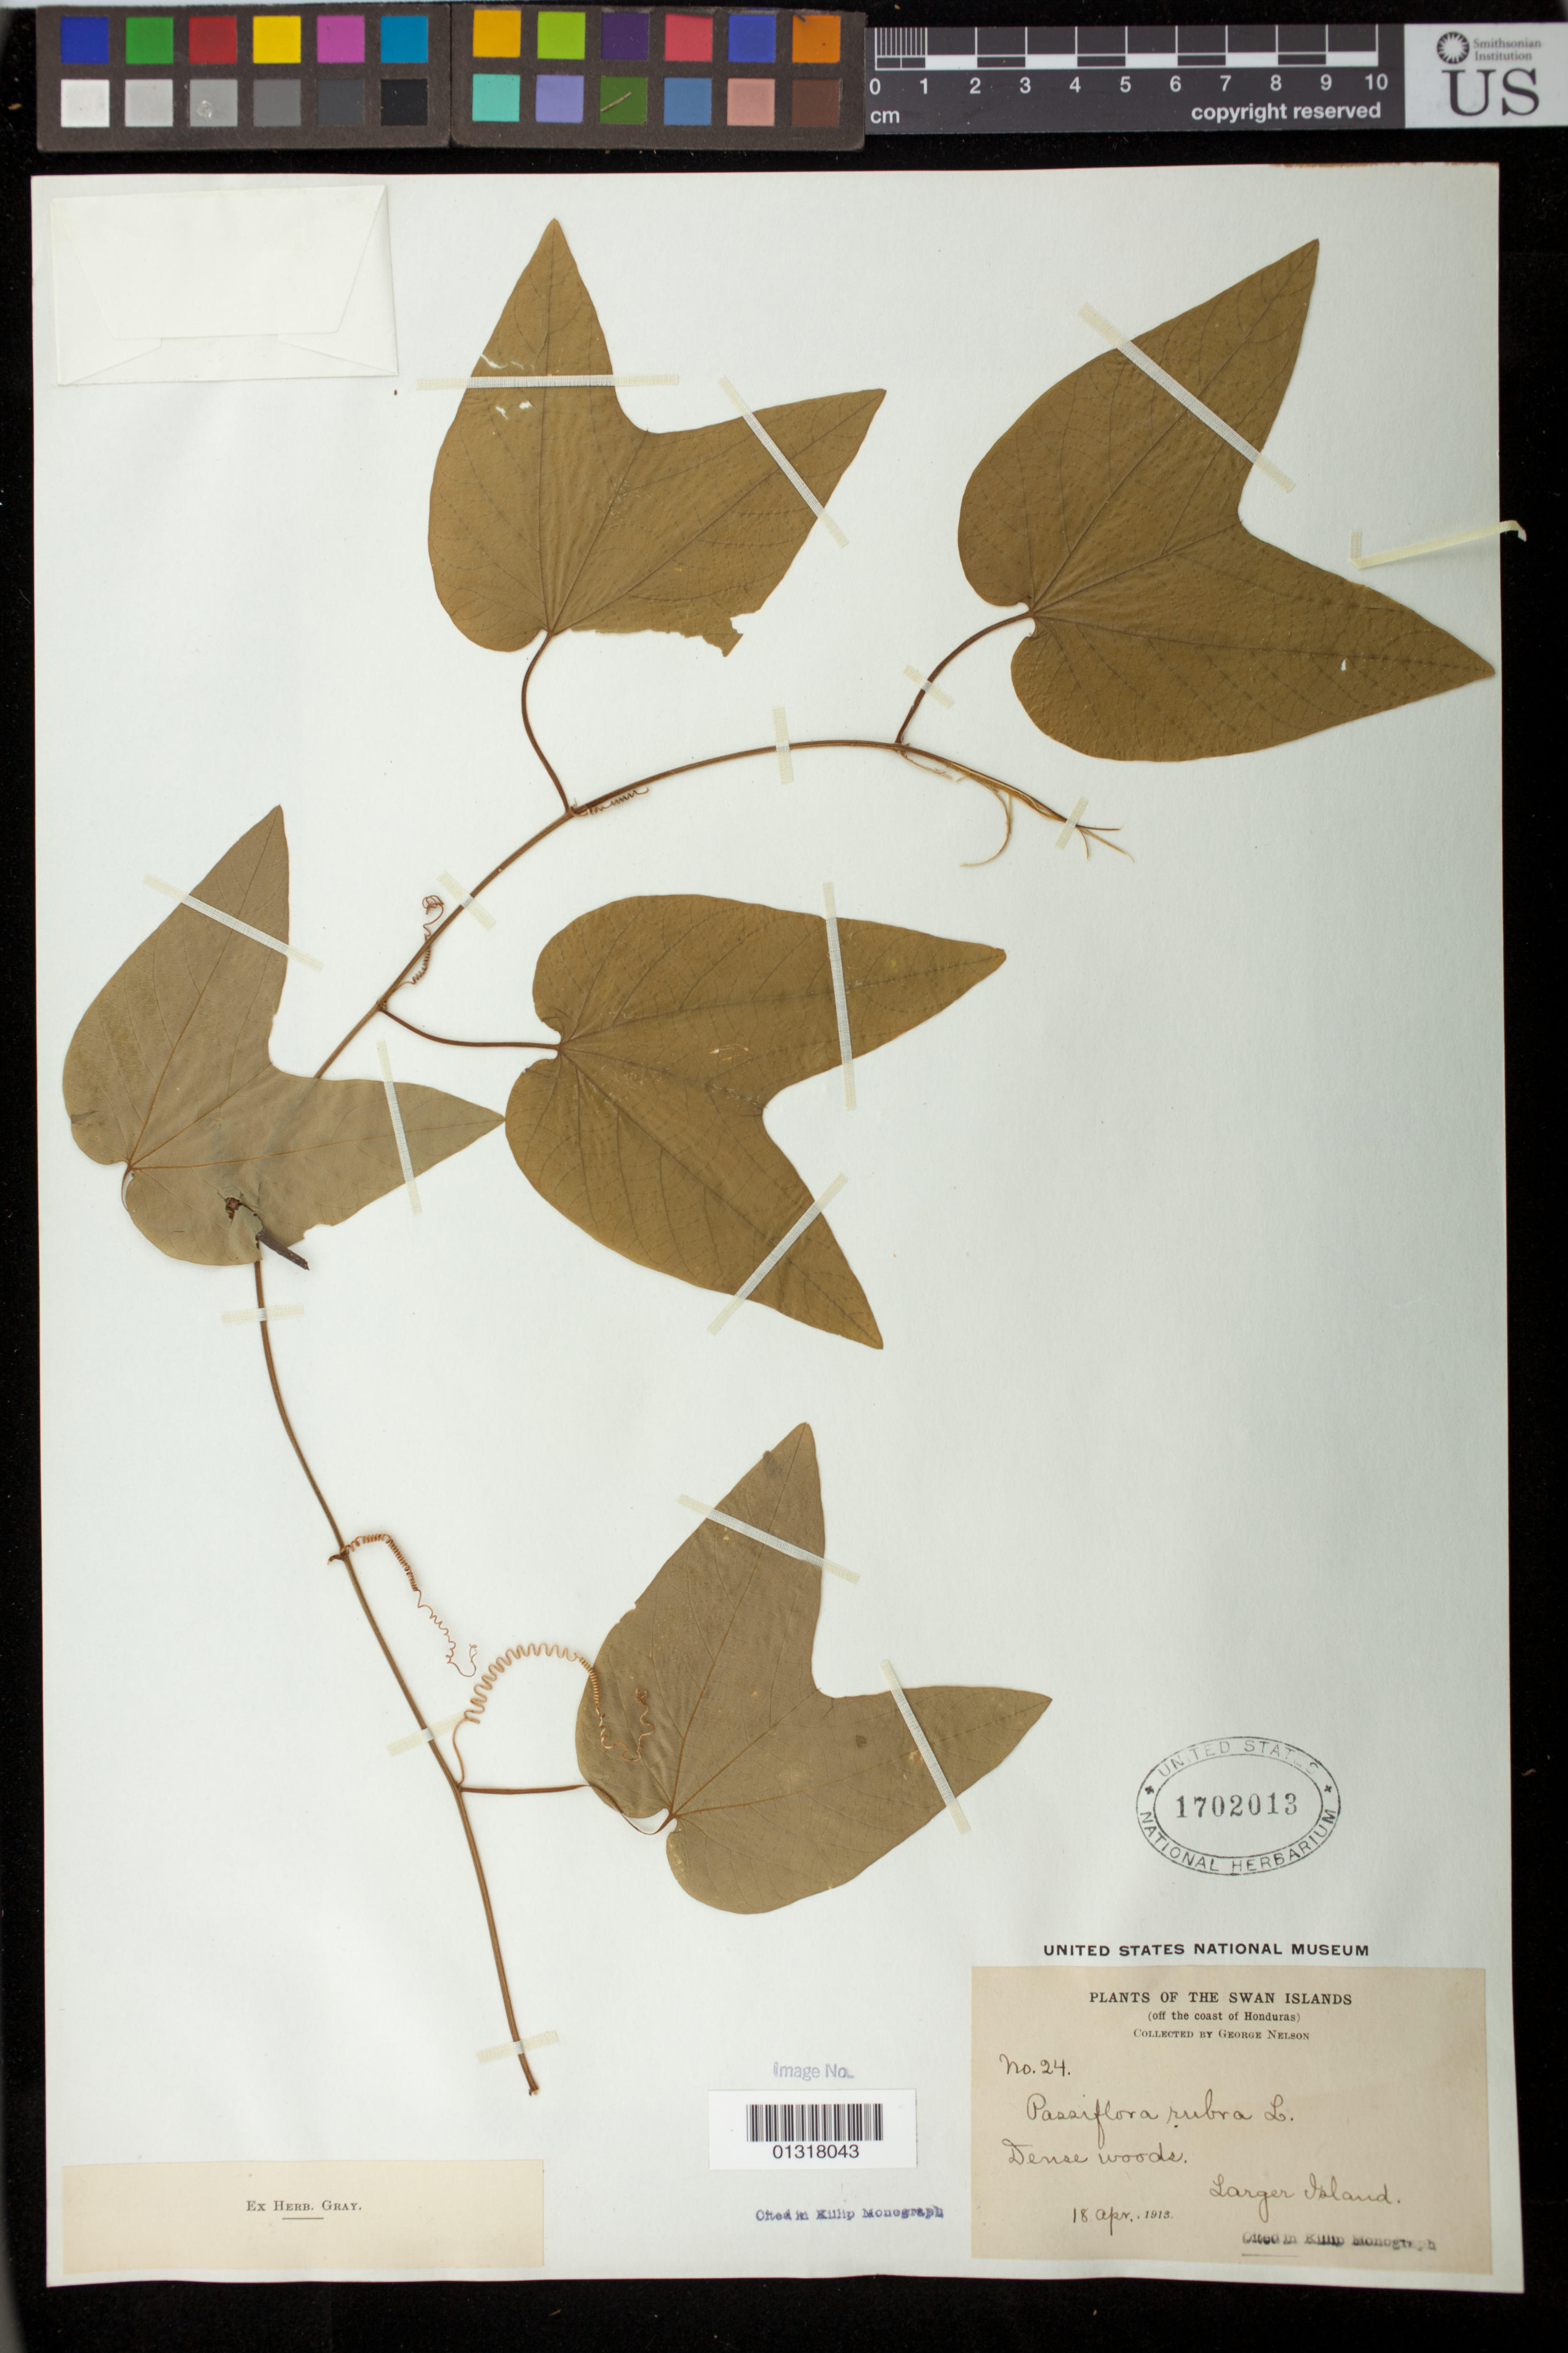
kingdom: Plantae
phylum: Tracheophyta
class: Magnoliopsida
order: Malpighiales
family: Passifloraceae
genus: Passiflora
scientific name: Passiflora rubra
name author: L.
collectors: G. Nelson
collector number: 24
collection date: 1913-04-18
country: Honduras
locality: Swan islands (larger)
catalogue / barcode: US 1702013